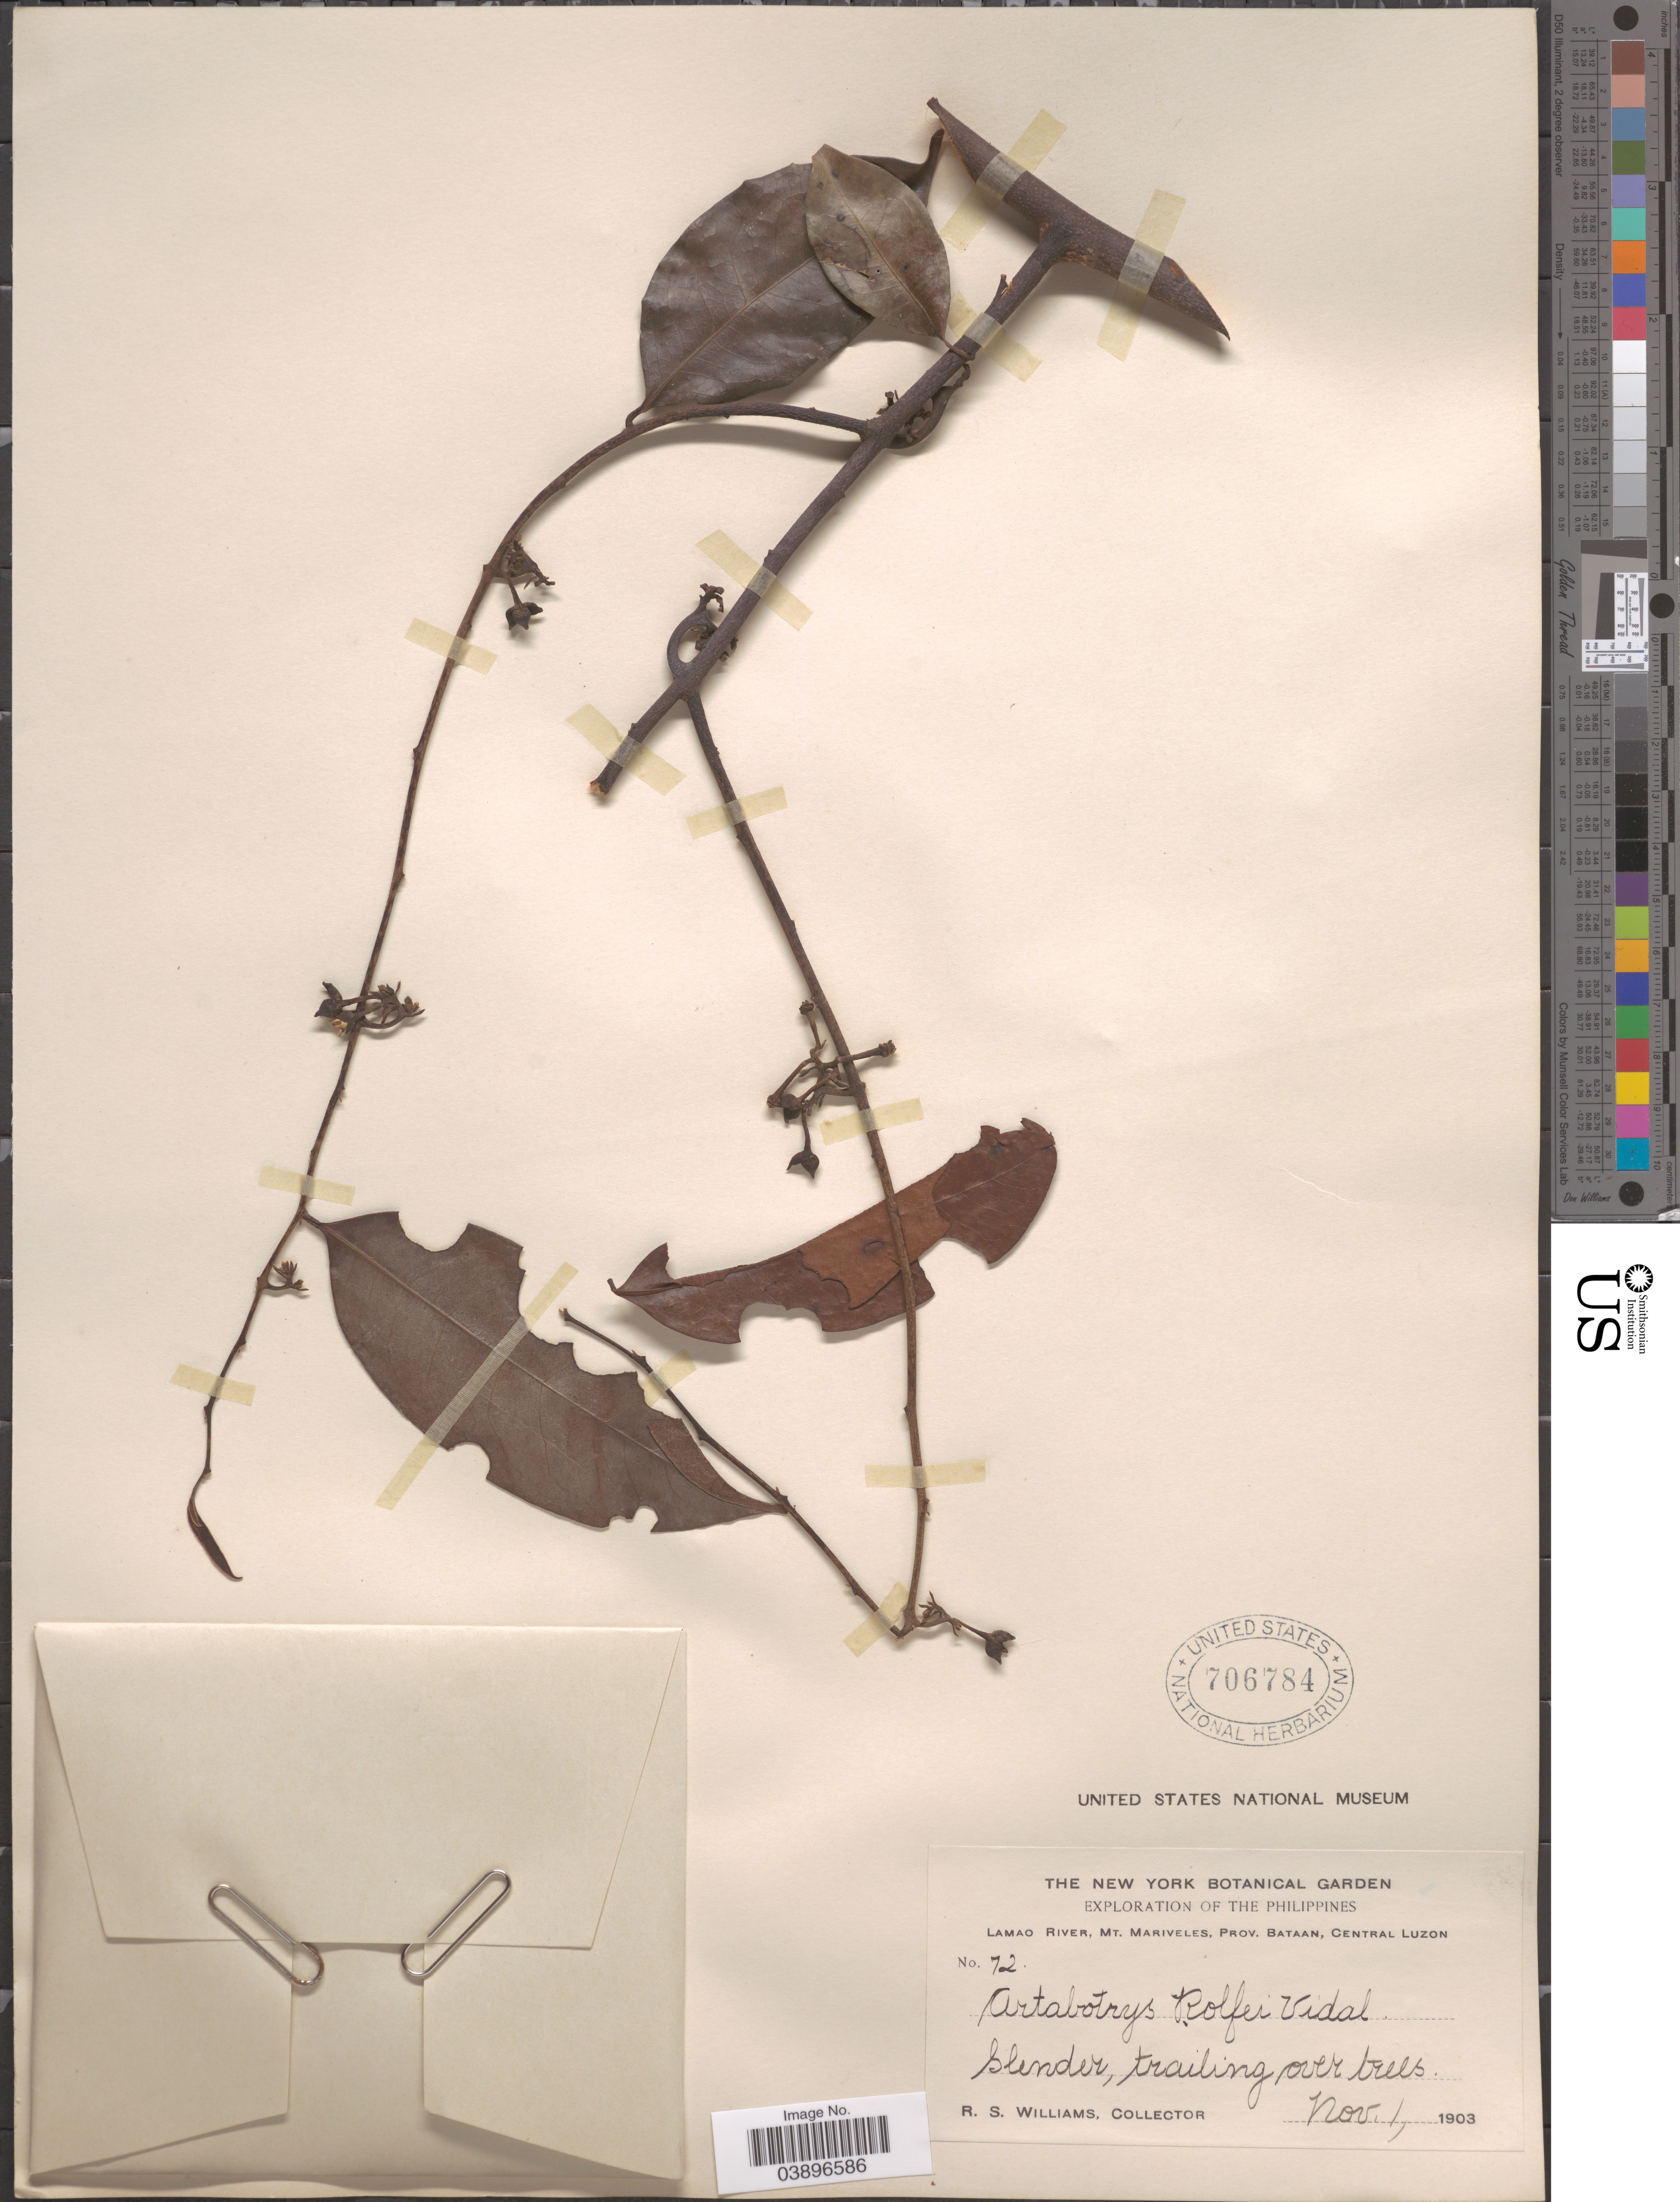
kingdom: Plantae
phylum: Tracheophyta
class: Magnoliopsida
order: Magnoliales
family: Annonaceae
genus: Artabotrys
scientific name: Artabotrys suaveolens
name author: (Blume) Blume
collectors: R. S. Williams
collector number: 72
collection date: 1903-11-01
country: Philippines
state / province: Central Luzon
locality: Lamao River, Mt. Mariveles, Prov. of Bataan, Central Luzon.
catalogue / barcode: US 706784